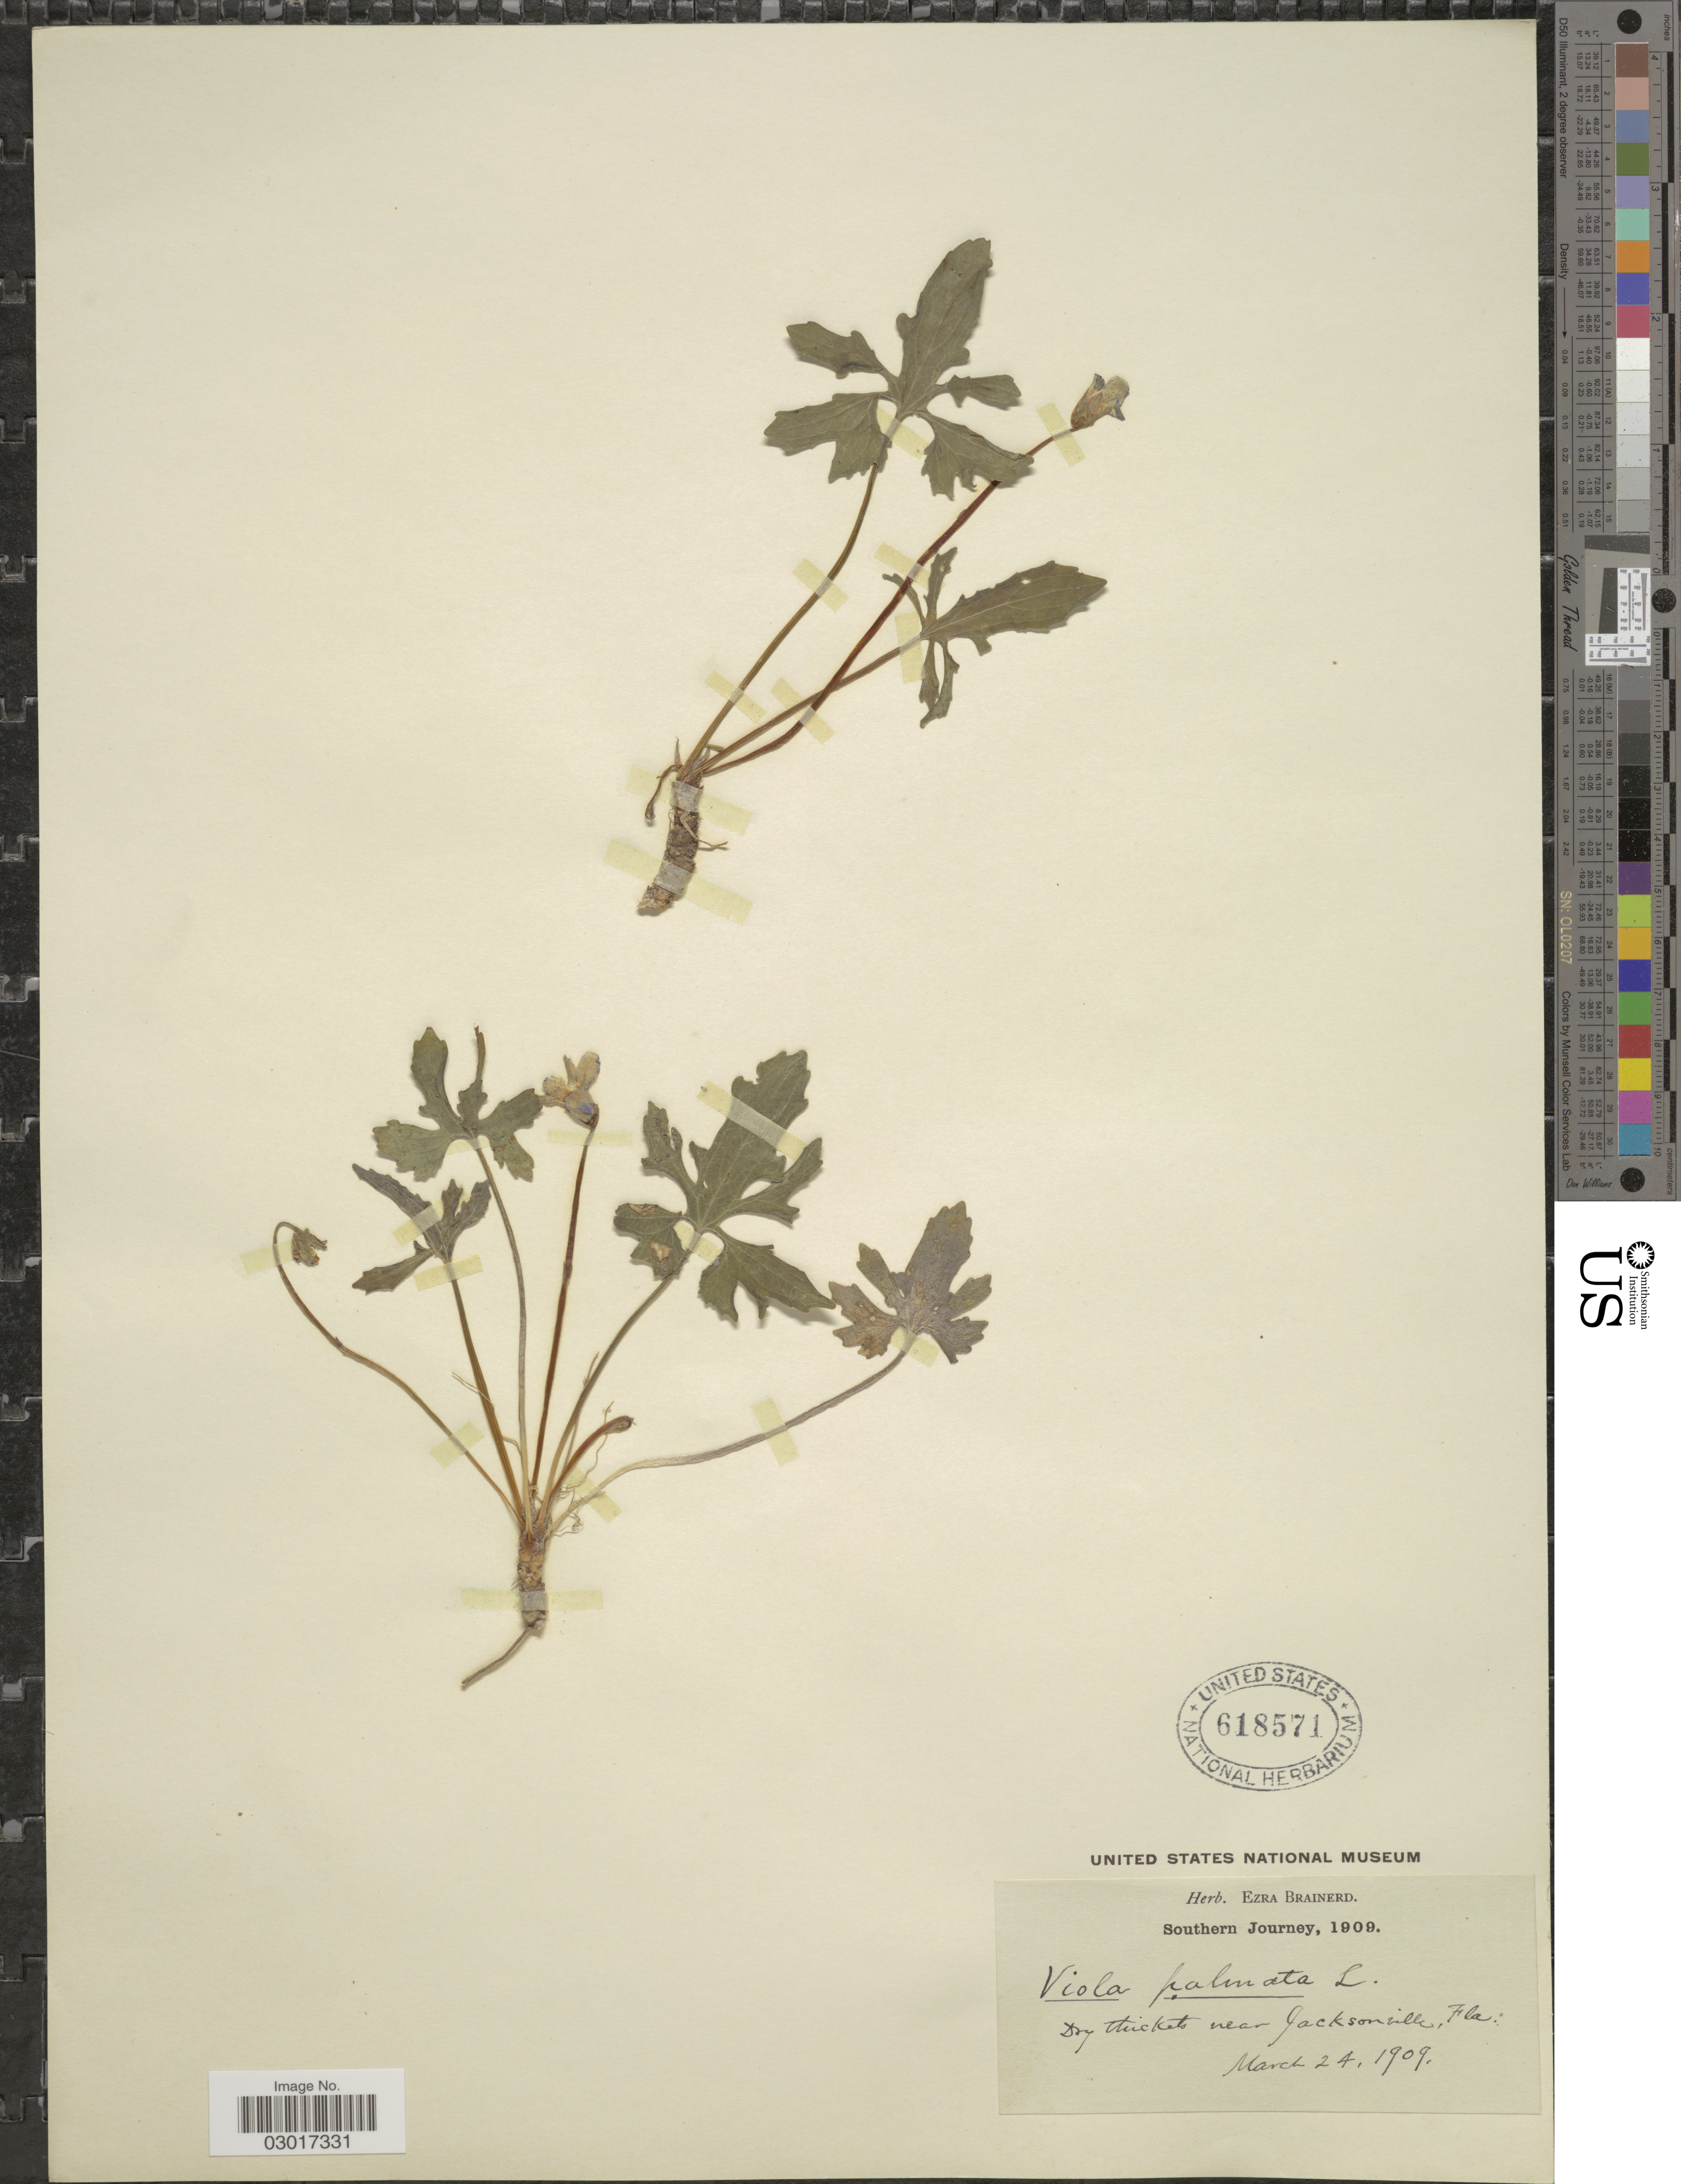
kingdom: Plantae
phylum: Tracheophyta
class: Magnoliopsida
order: Malpighiales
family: Violaceae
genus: Viola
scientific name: Viola triloba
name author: Schwein.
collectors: ex herb. Ezra Brainerd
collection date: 1909-03-24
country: United States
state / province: Florida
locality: Southern, Dry thickets near Jacksonville.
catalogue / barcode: US 618571